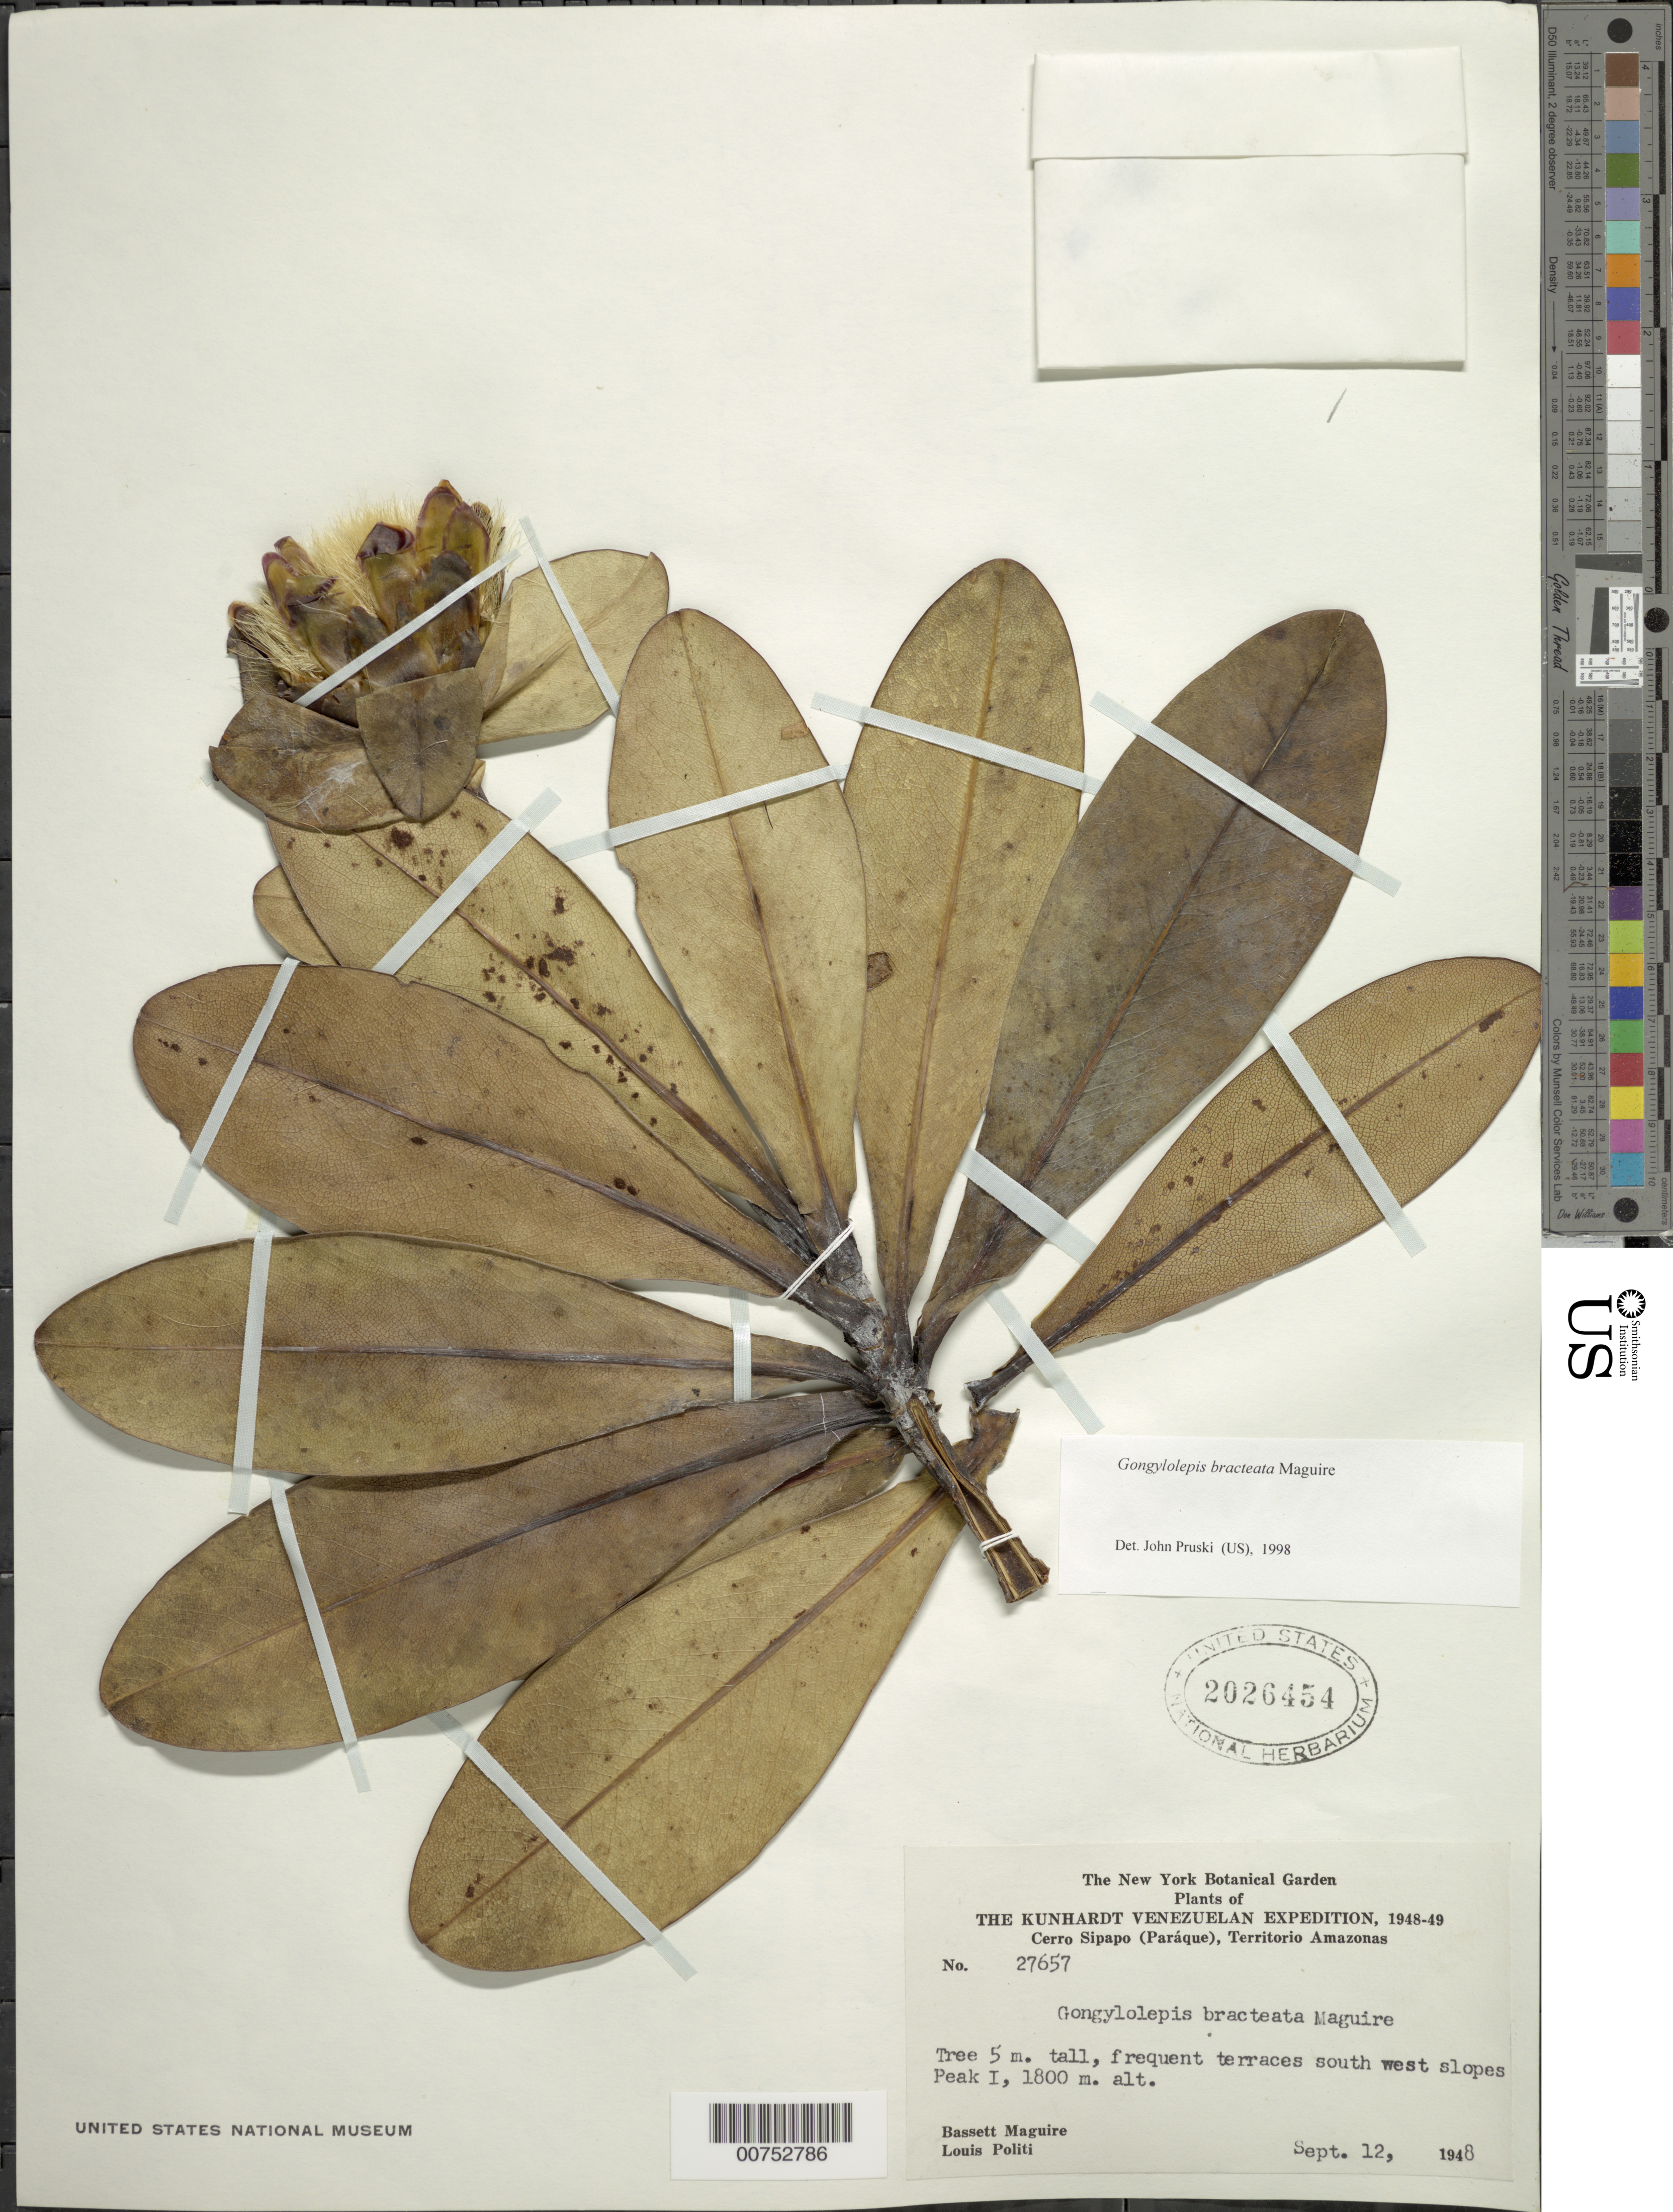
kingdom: Plantae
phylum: Tracheophyta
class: Magnoliopsida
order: Asterales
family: Asteraceae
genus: Gongylolepis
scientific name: Gongylolepis bracteata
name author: Maguire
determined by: Pruski, J. F.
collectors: B. Maguire & L. Politi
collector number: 27657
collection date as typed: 12-Dec-48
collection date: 1948-12-12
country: Venezuela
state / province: Amazonas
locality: Cerro Sipapo (Paráque), SW slopes, Peak I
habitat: Slopes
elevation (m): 1800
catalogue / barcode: US 2026454